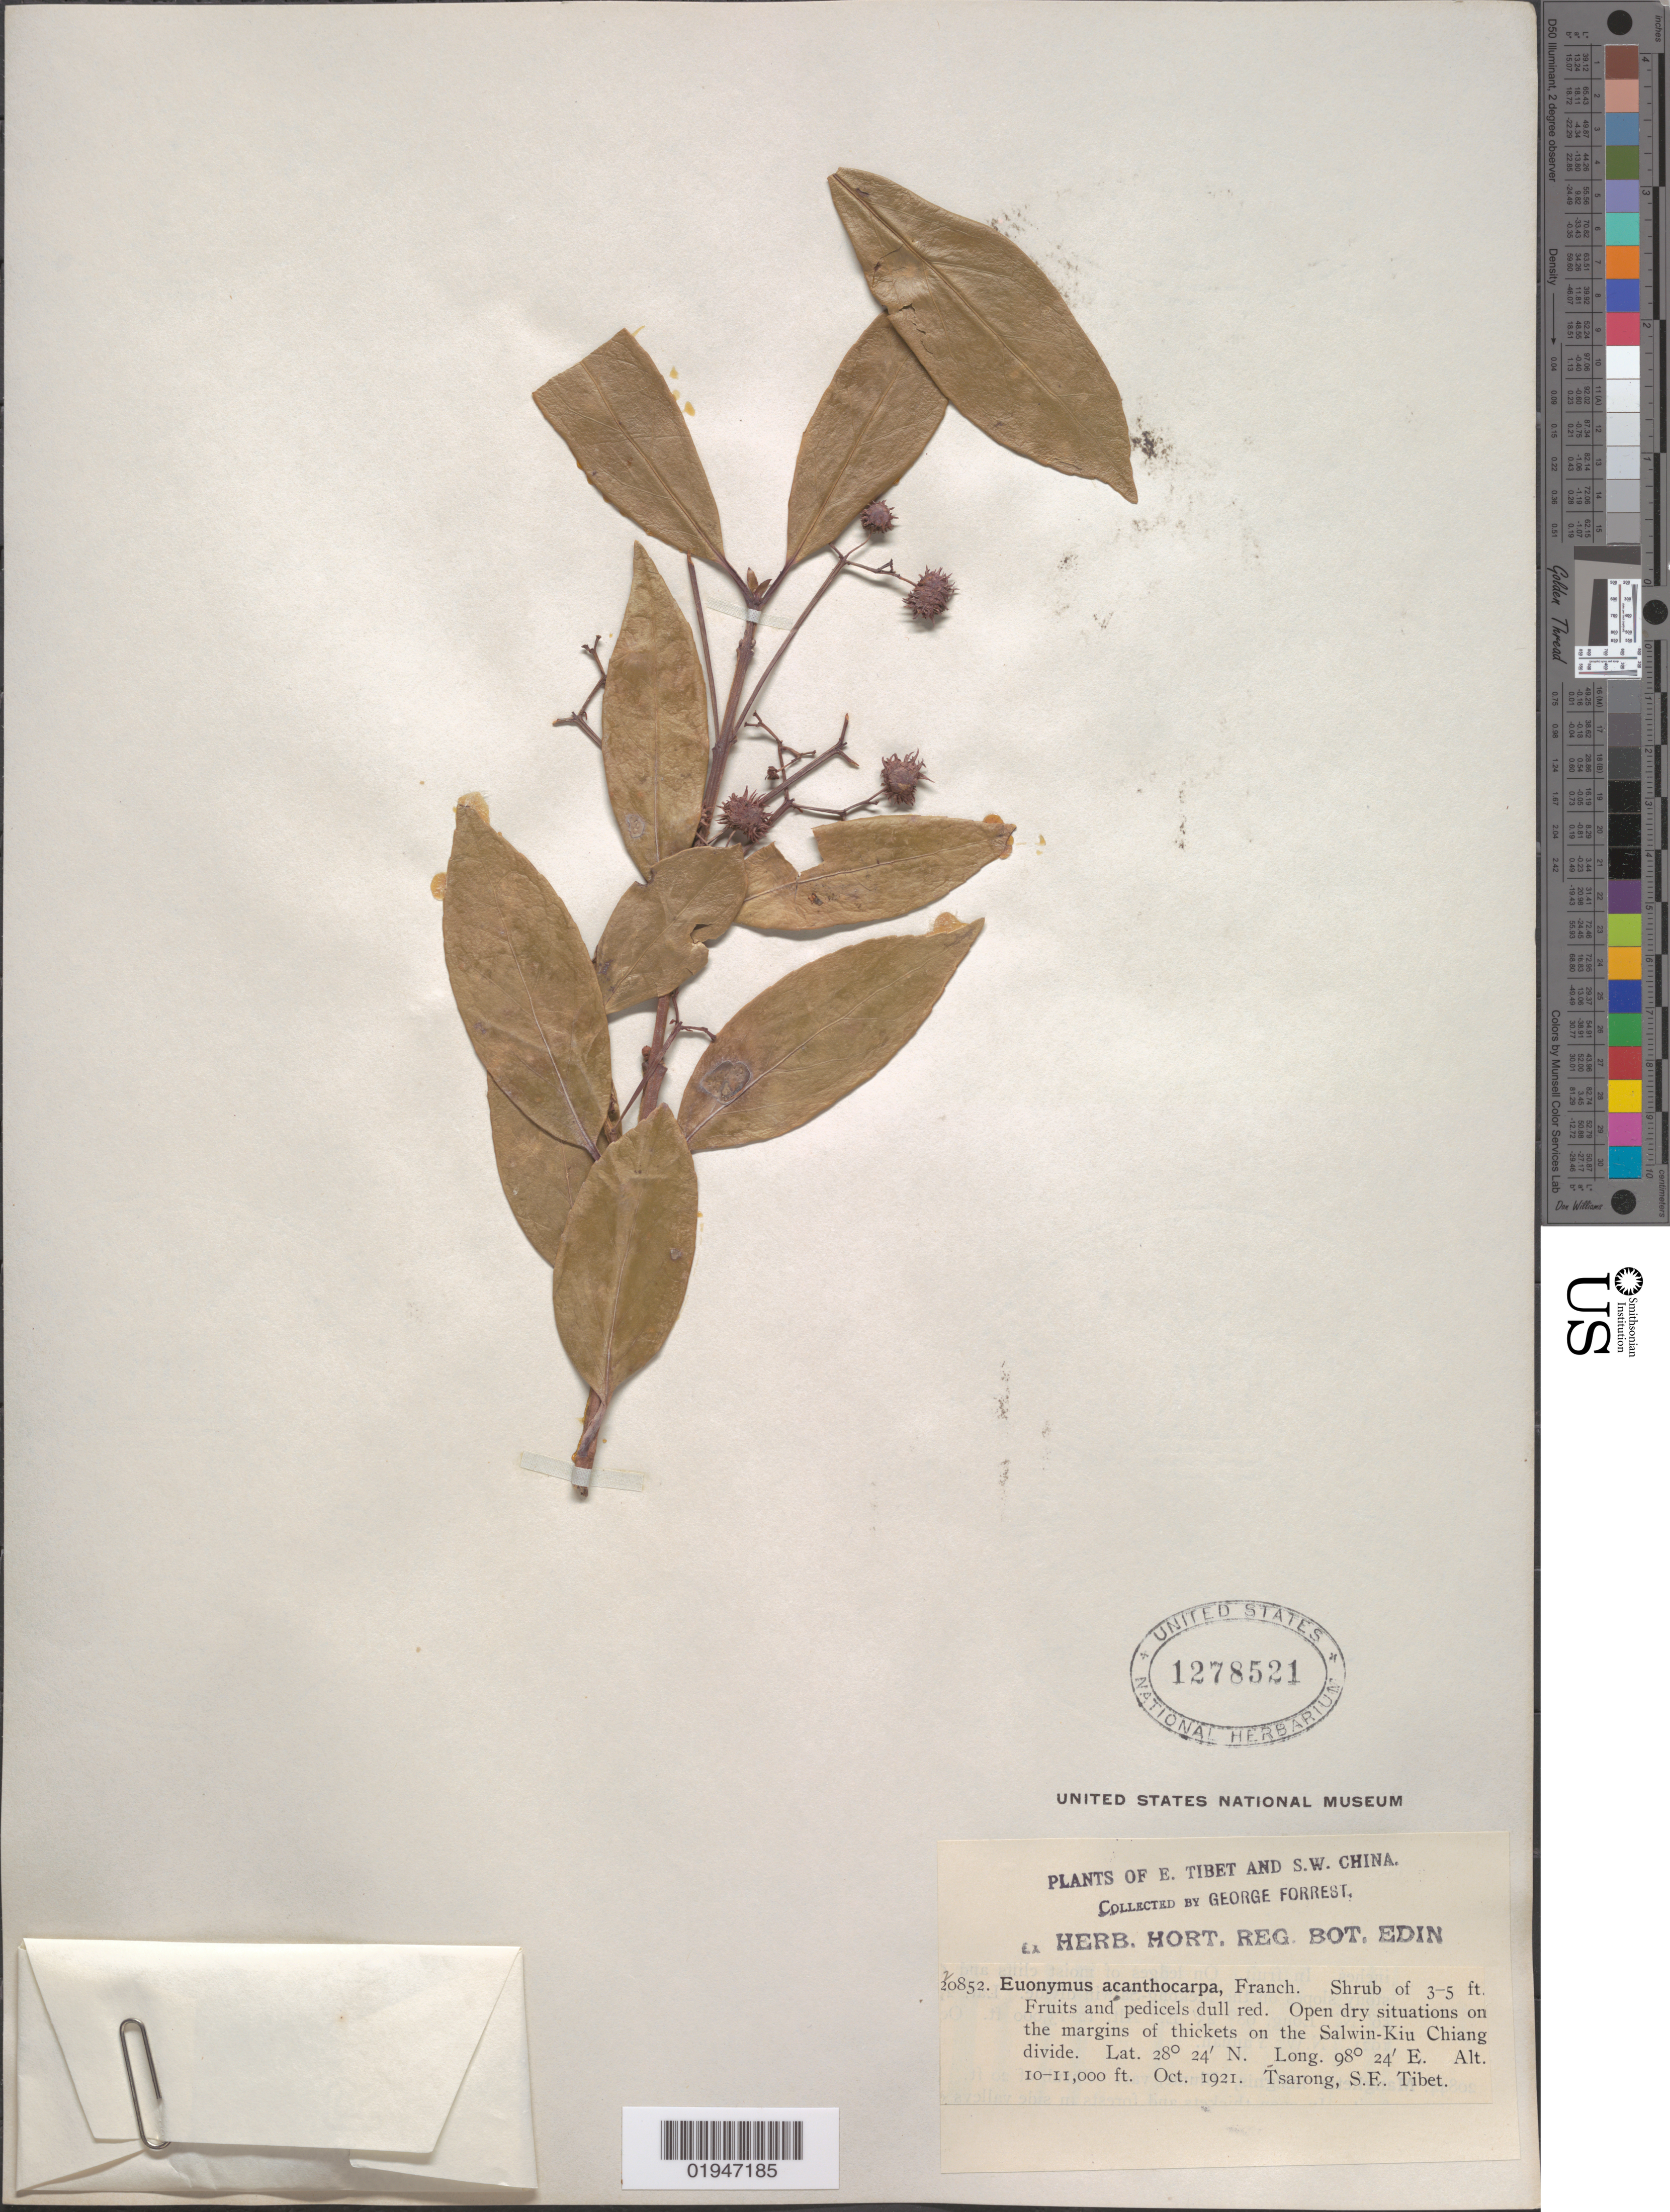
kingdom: Plantae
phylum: Tracheophyta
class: Magnoliopsida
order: Celastrales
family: Celastraceae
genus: Euonymus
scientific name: Euonymus acanthocarpus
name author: Franch.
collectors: G. Forrest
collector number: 20852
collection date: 1921-10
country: China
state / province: Xizang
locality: Salwin-Kiu Chiang divide, Tsarong, SE Tibet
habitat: Open dry situations on the margins of thickets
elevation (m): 3048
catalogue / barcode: US 1278521